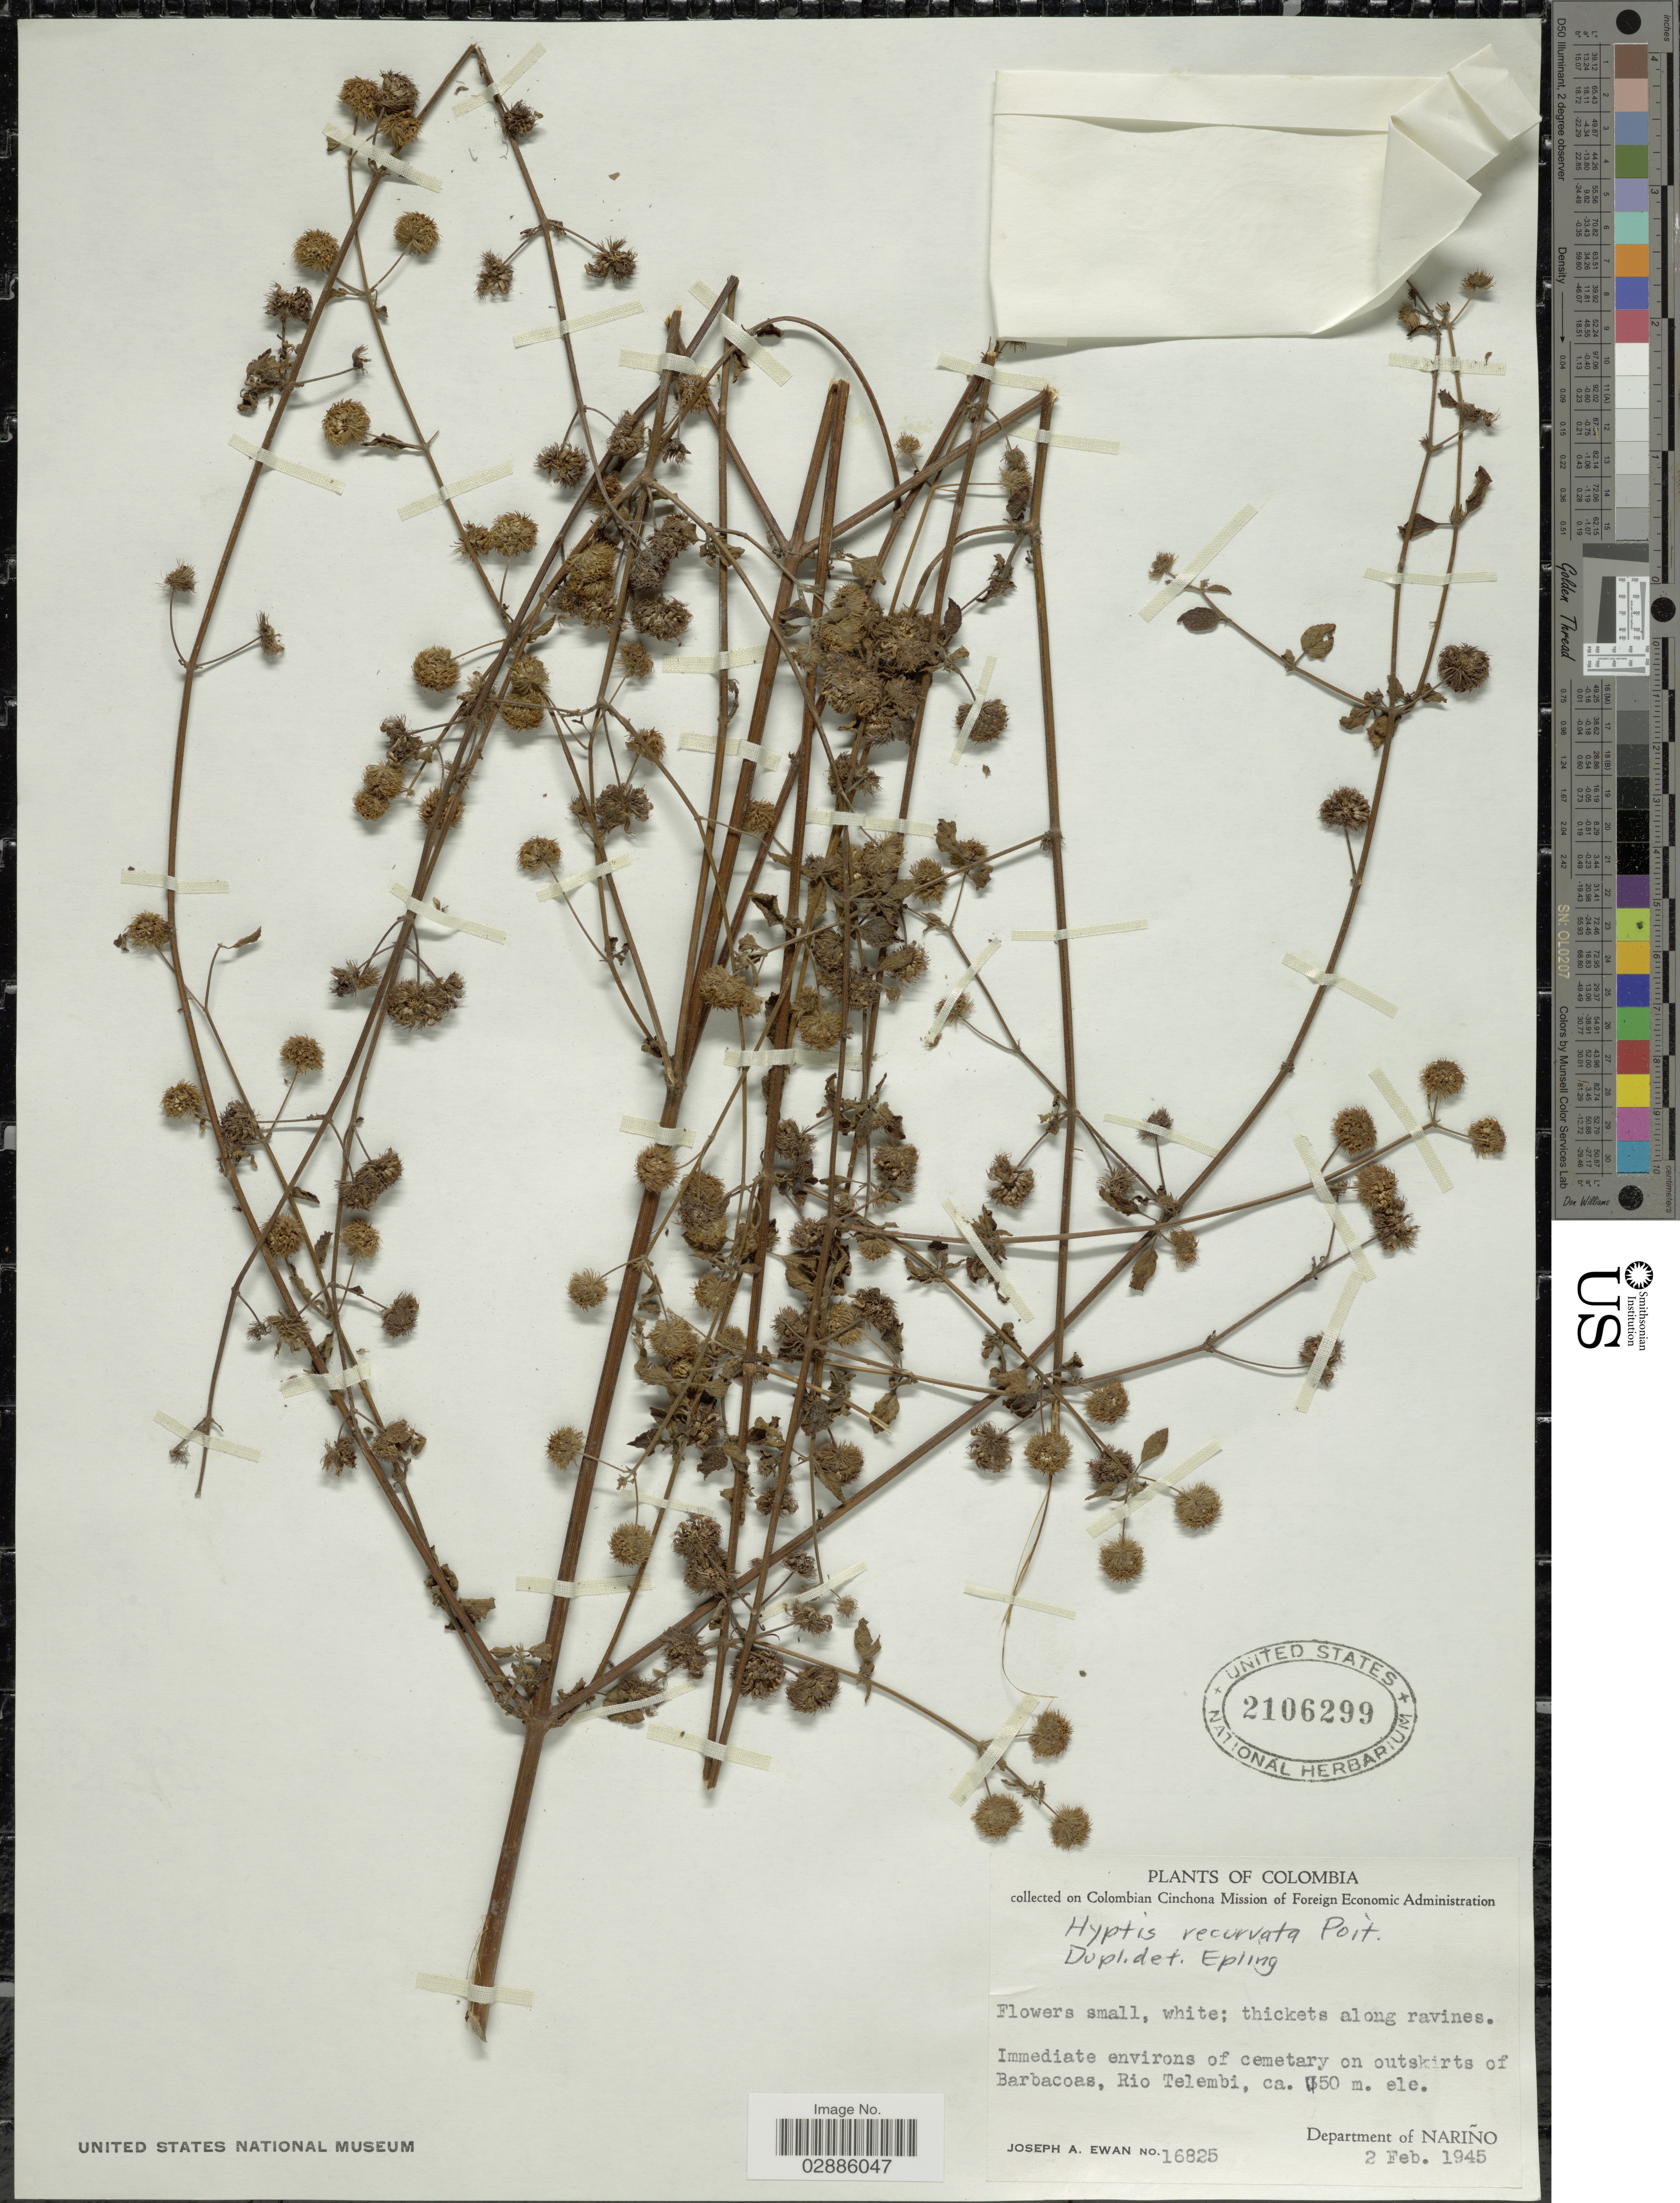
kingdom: Plantae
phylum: Tracheophyta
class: Magnoliopsida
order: Lamiales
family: Lamiaceae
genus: Hyptis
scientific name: Hyptis recurvata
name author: Poit.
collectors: J. A. Ewan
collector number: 16825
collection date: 1945-02-02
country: Colombia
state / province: Nariño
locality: Immediate environs of cemetary on outskirts of Barbacoas, Rio Telembi, Department of Nariño.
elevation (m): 450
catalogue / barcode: US 2106299